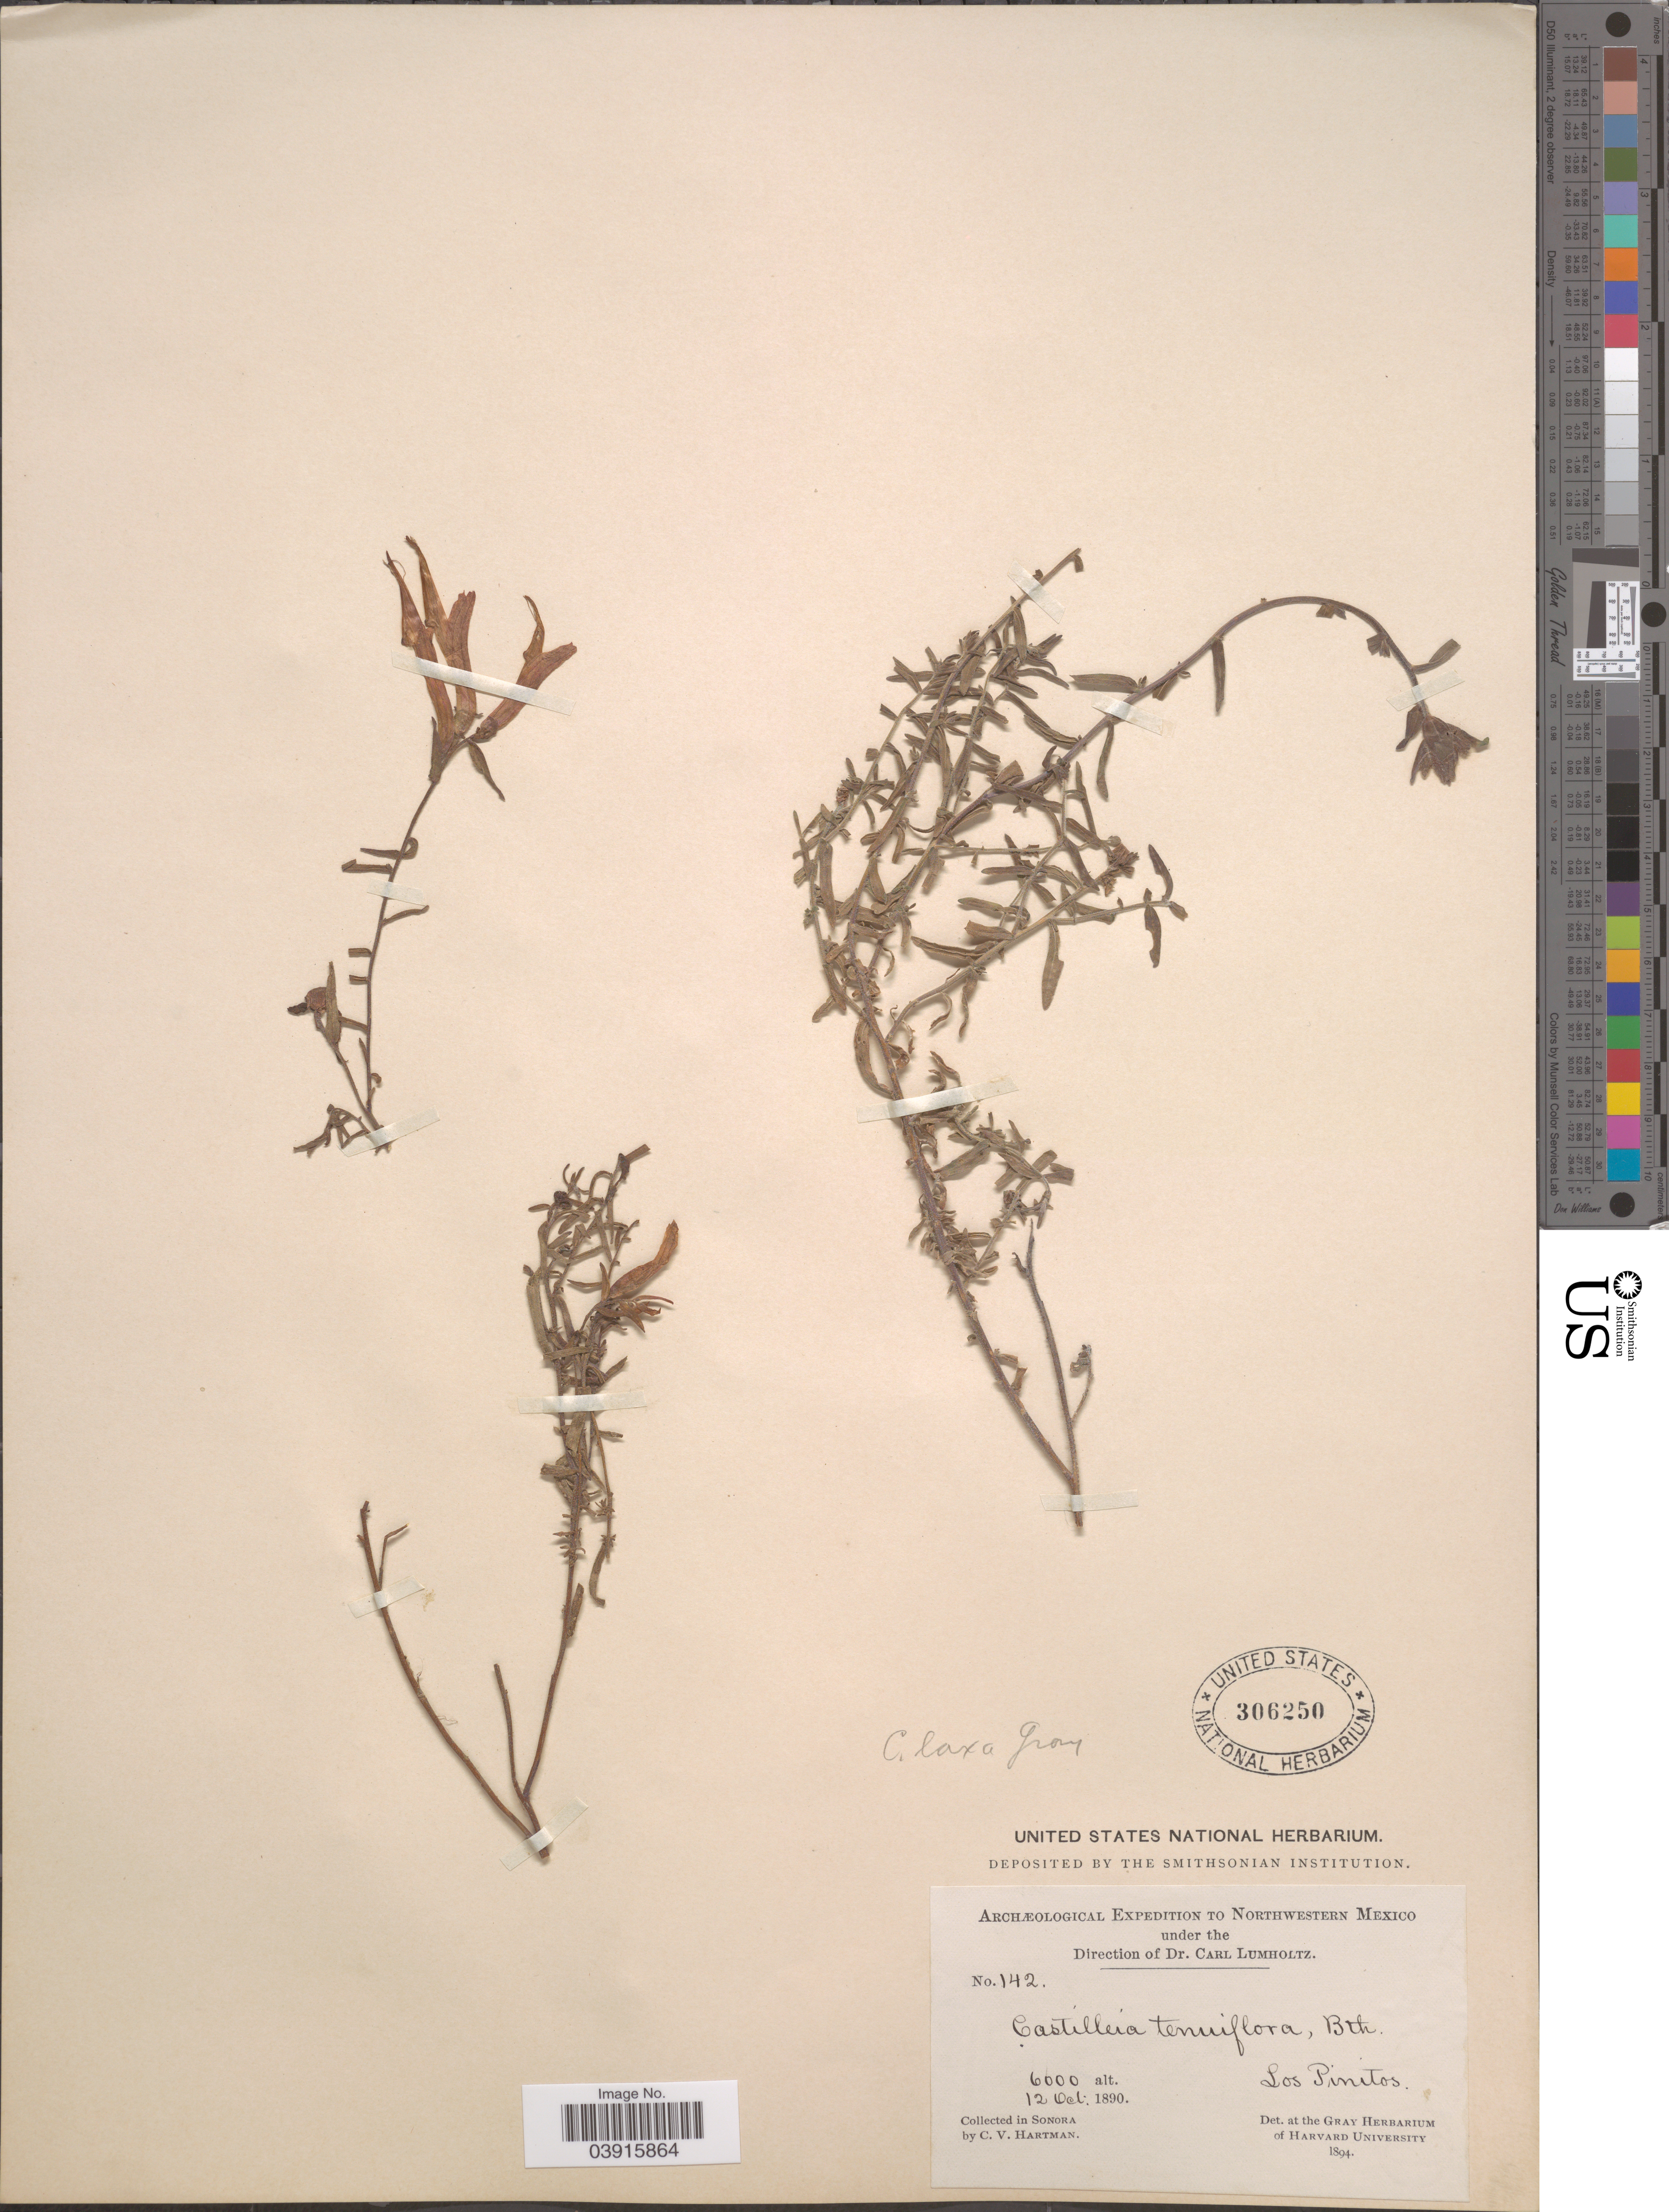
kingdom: Plantae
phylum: Tracheophyta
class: Magnoliopsida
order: Lamiales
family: Orobanchaceae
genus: Castilleja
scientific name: Castilleja tenuiflora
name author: Benth.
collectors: C. V. Hartman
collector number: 142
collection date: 1890-10-12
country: Mexico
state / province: Sonora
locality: Northwestern Mexico. Los Pinitos.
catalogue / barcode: US 306250